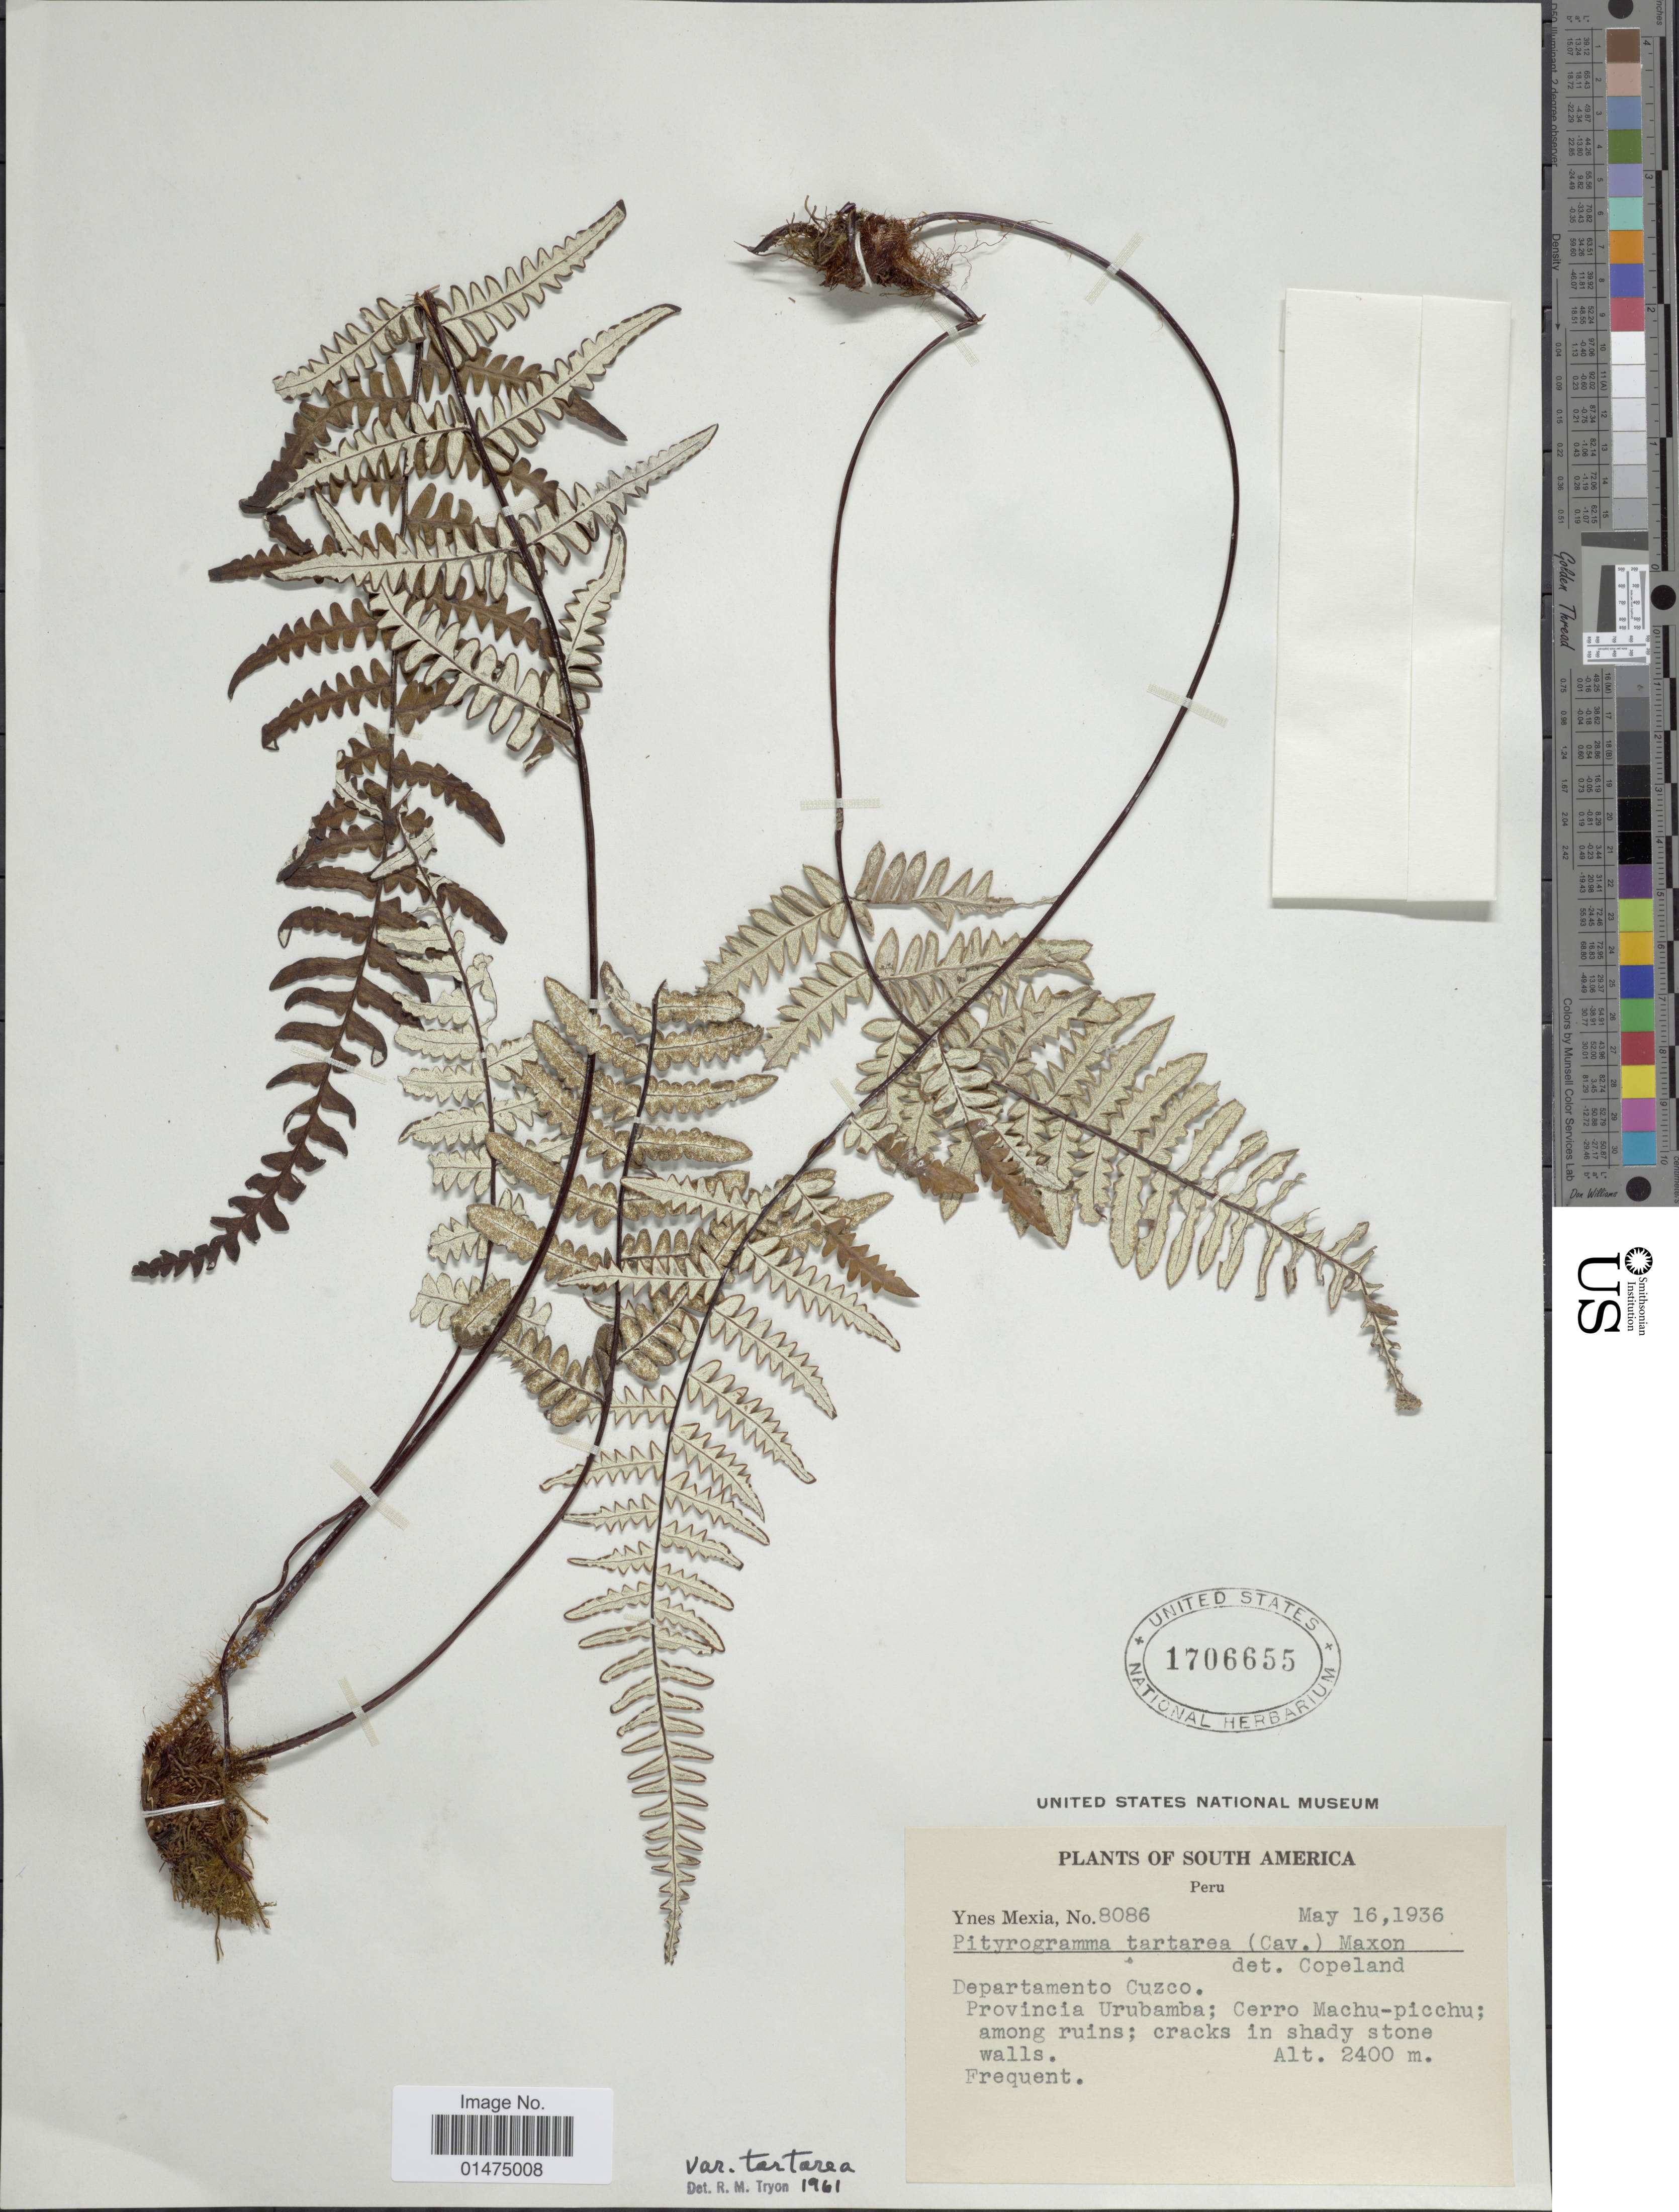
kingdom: Plantae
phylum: Tracheophyta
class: Polypodiopsida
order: Polypodiales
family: Pteridaceae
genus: Pityrogramma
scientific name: Pityrogramma ebenea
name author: (L.) Proctor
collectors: Y. Mexia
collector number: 8086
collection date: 1936-05-16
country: Peru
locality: South America, Departamento Cuzco, Provincia Urubamba; Cerro Machu-picchu.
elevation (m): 2400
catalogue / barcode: US 1706655